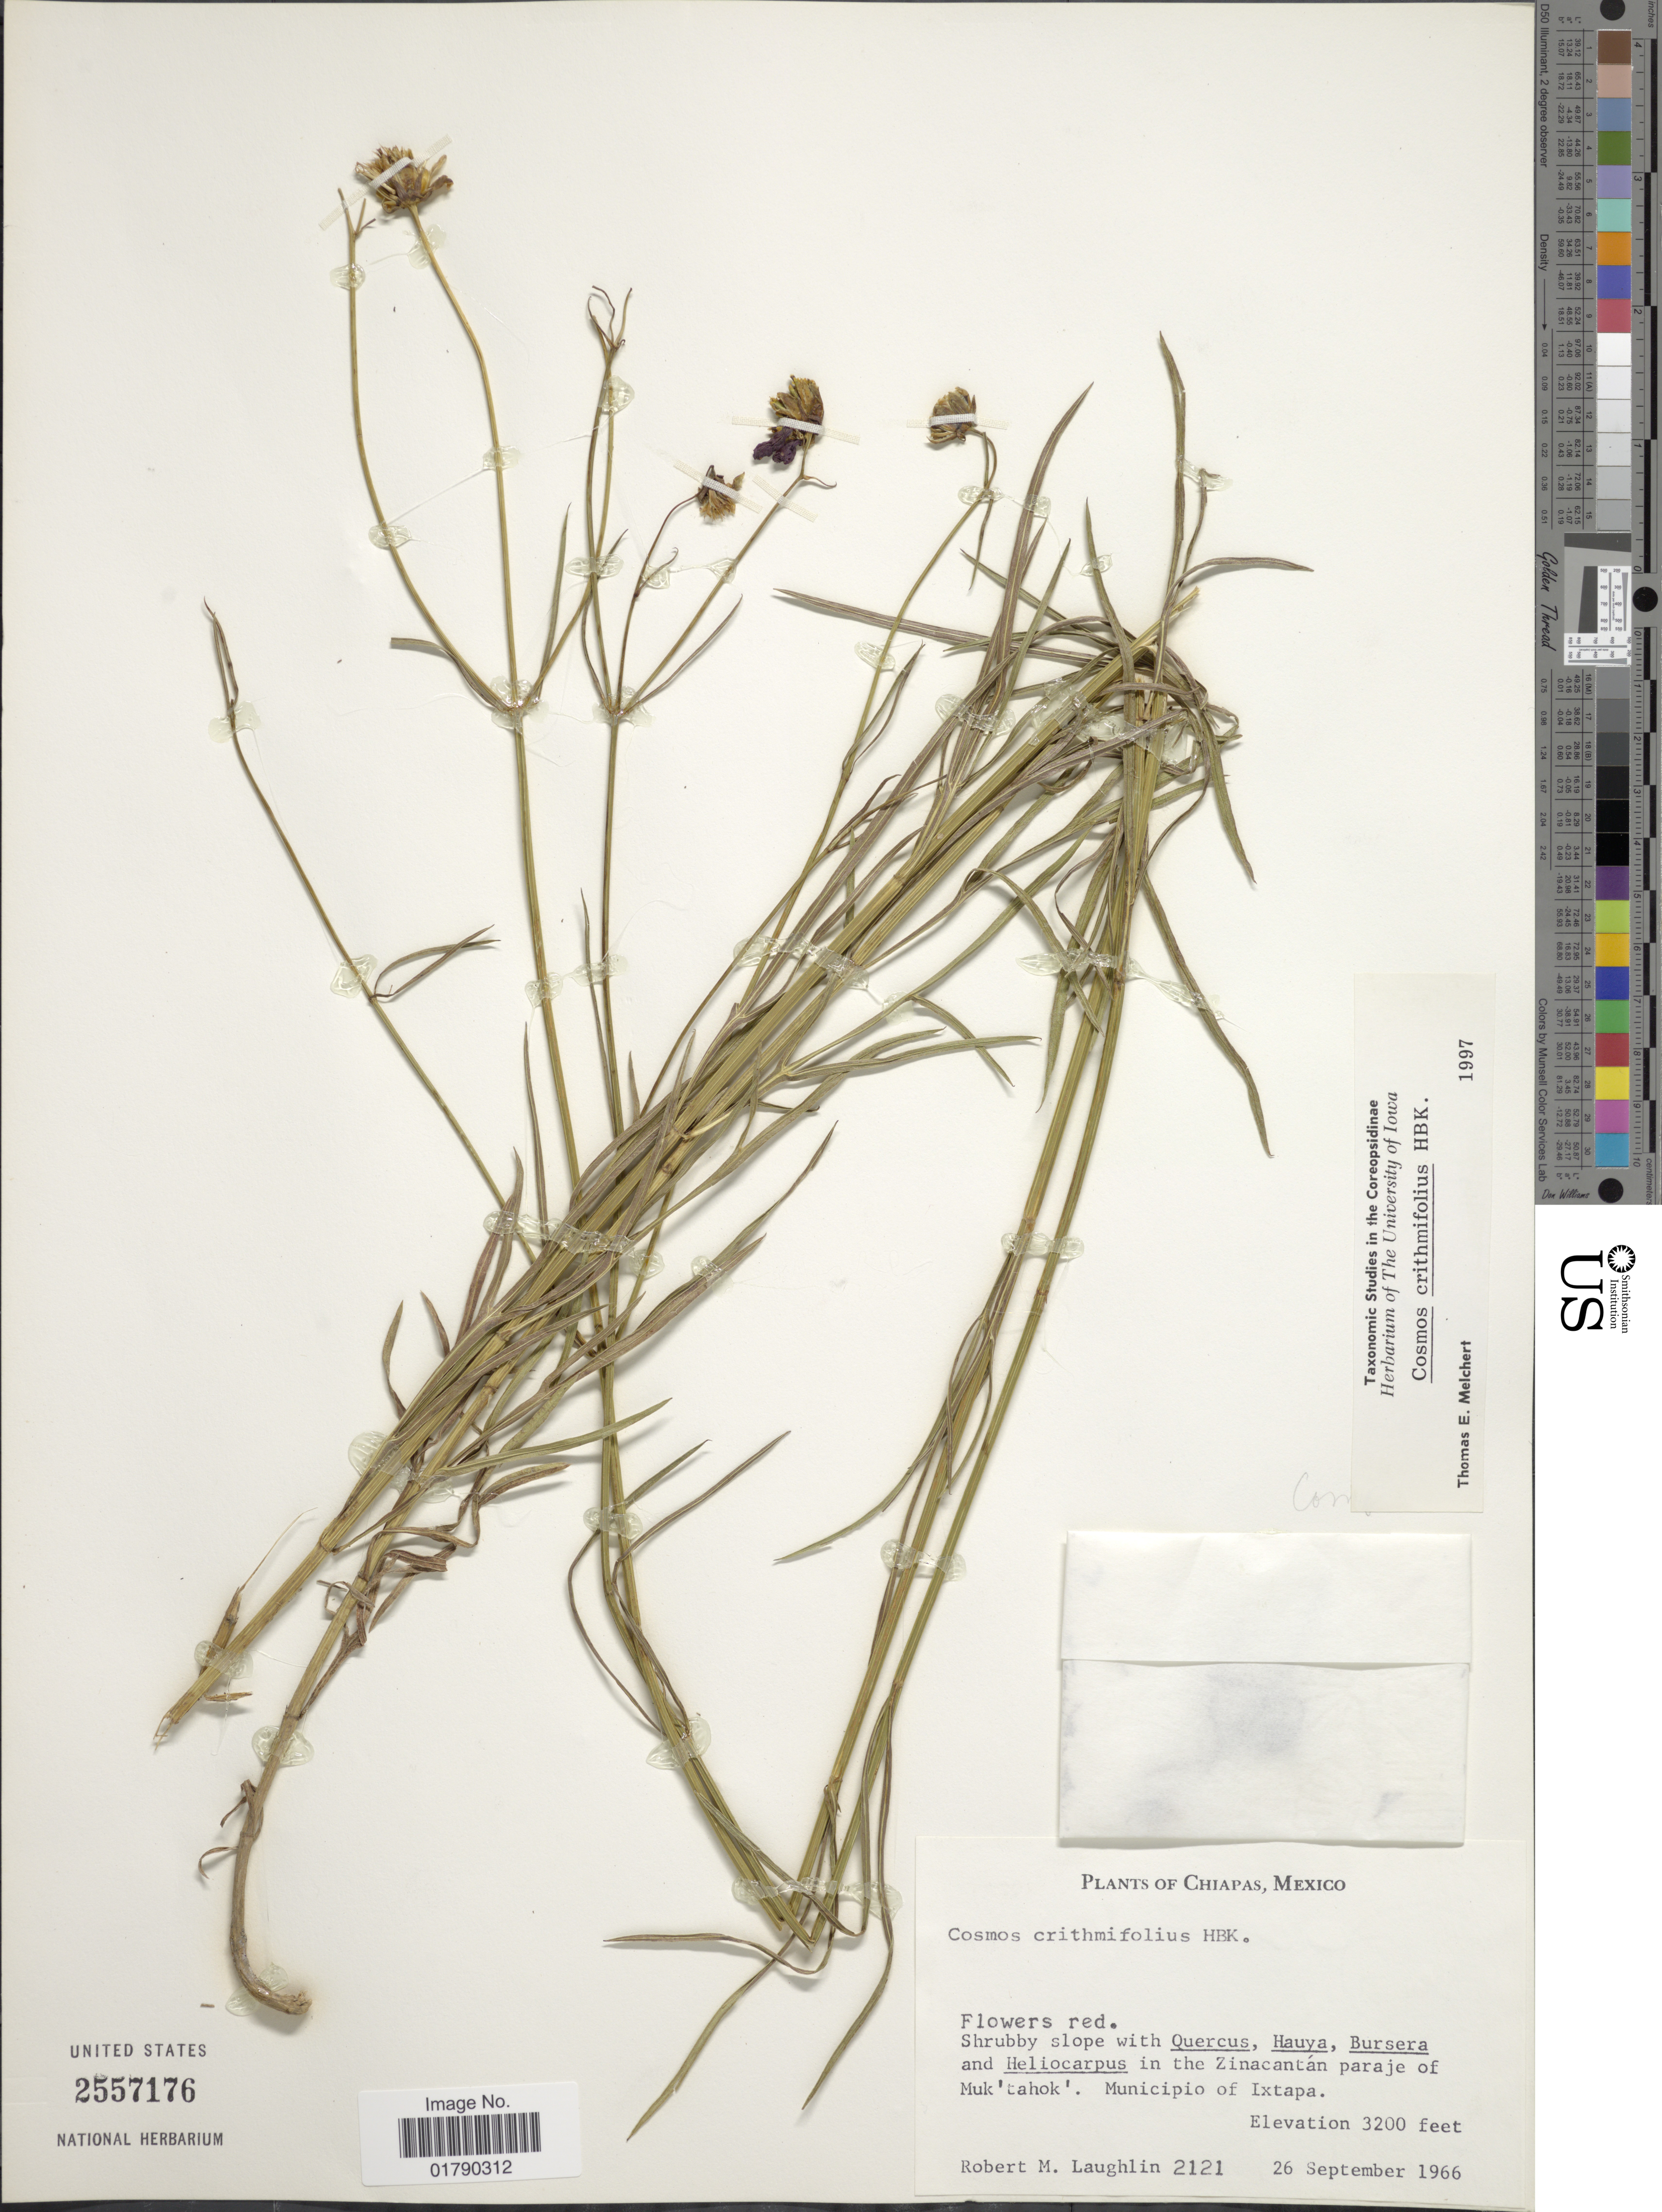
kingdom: Plantae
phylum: Tracheophyta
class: Magnoliopsida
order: Asterales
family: Asteraceae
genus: Cosmos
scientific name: Cosmos crithmifolius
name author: Kunth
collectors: R. M. Laughlin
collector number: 2121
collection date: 1966-09-26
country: Mexico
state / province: Chiapas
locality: In the Zinacantan paraje of Muk'tahok', Municipio of Ixtapa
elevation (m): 975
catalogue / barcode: US 2557176